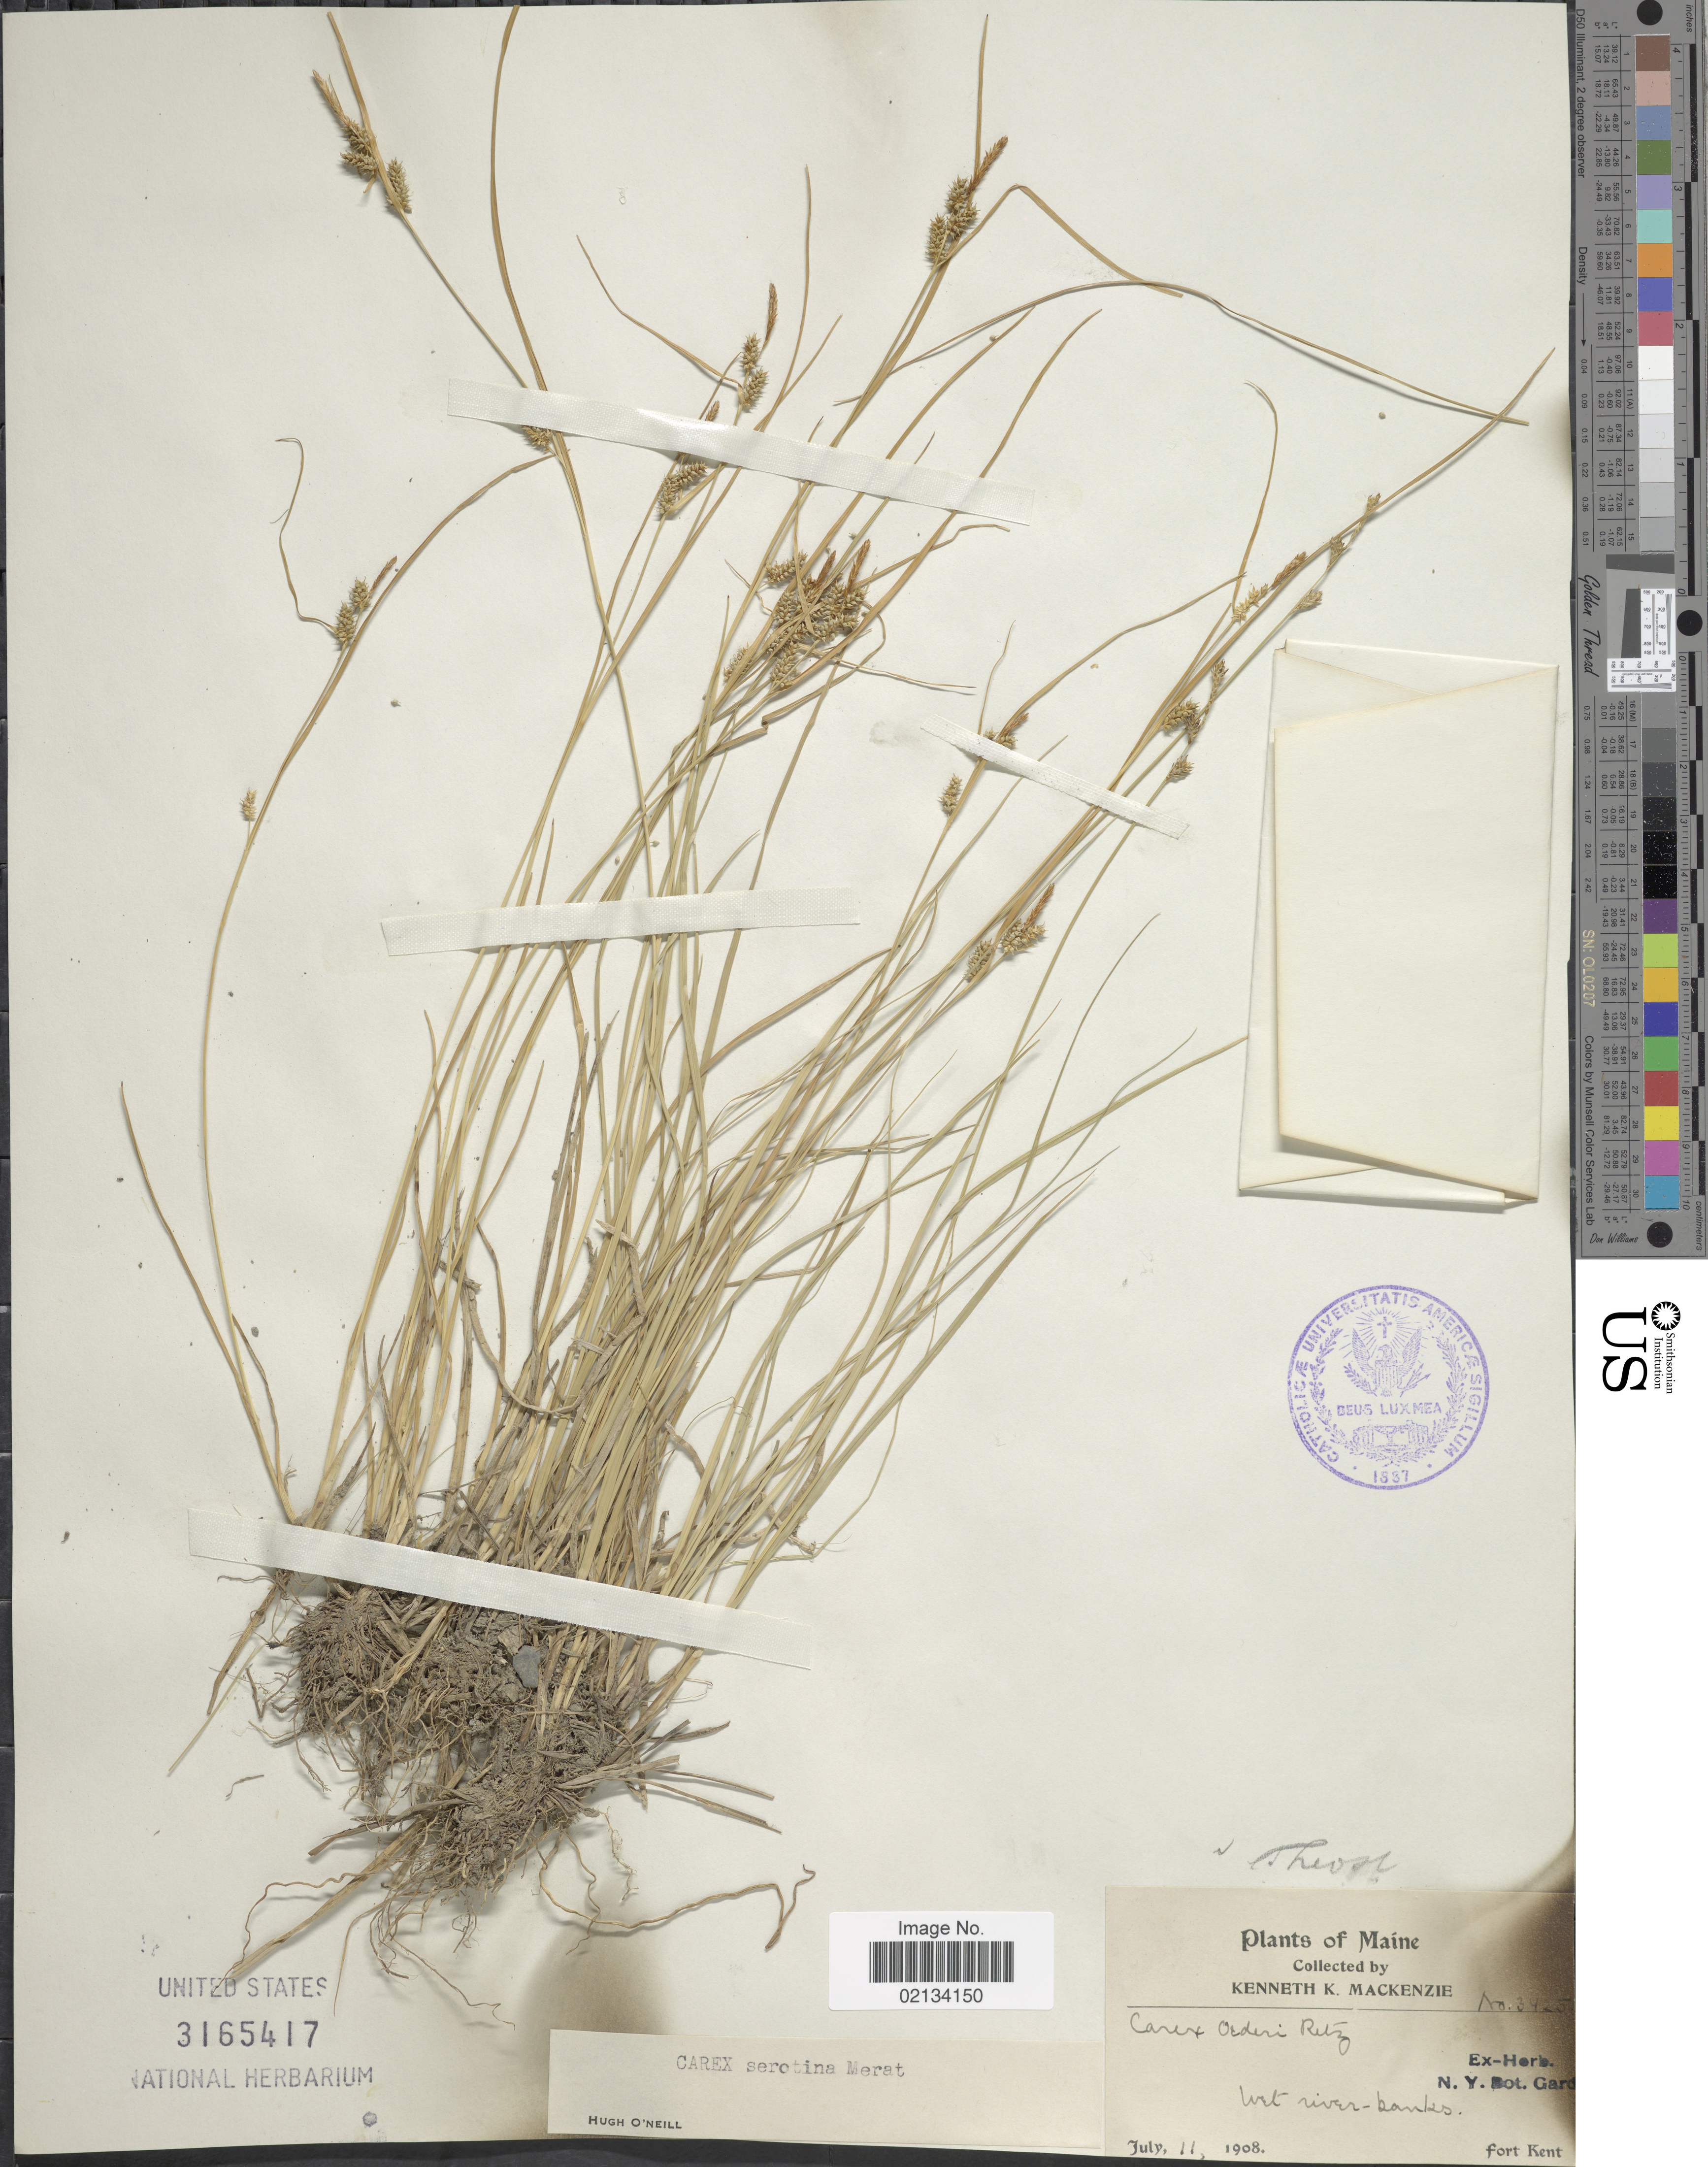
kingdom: Plantae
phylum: Tracheophyta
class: Liliopsida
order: Poales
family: Cyperaceae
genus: Carex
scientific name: Carex oederi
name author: Retz.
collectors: K. K. Mackenzie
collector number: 3425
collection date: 1908-07-11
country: United States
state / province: Maine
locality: Wet river-banks, fort Kent.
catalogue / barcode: US 3165417